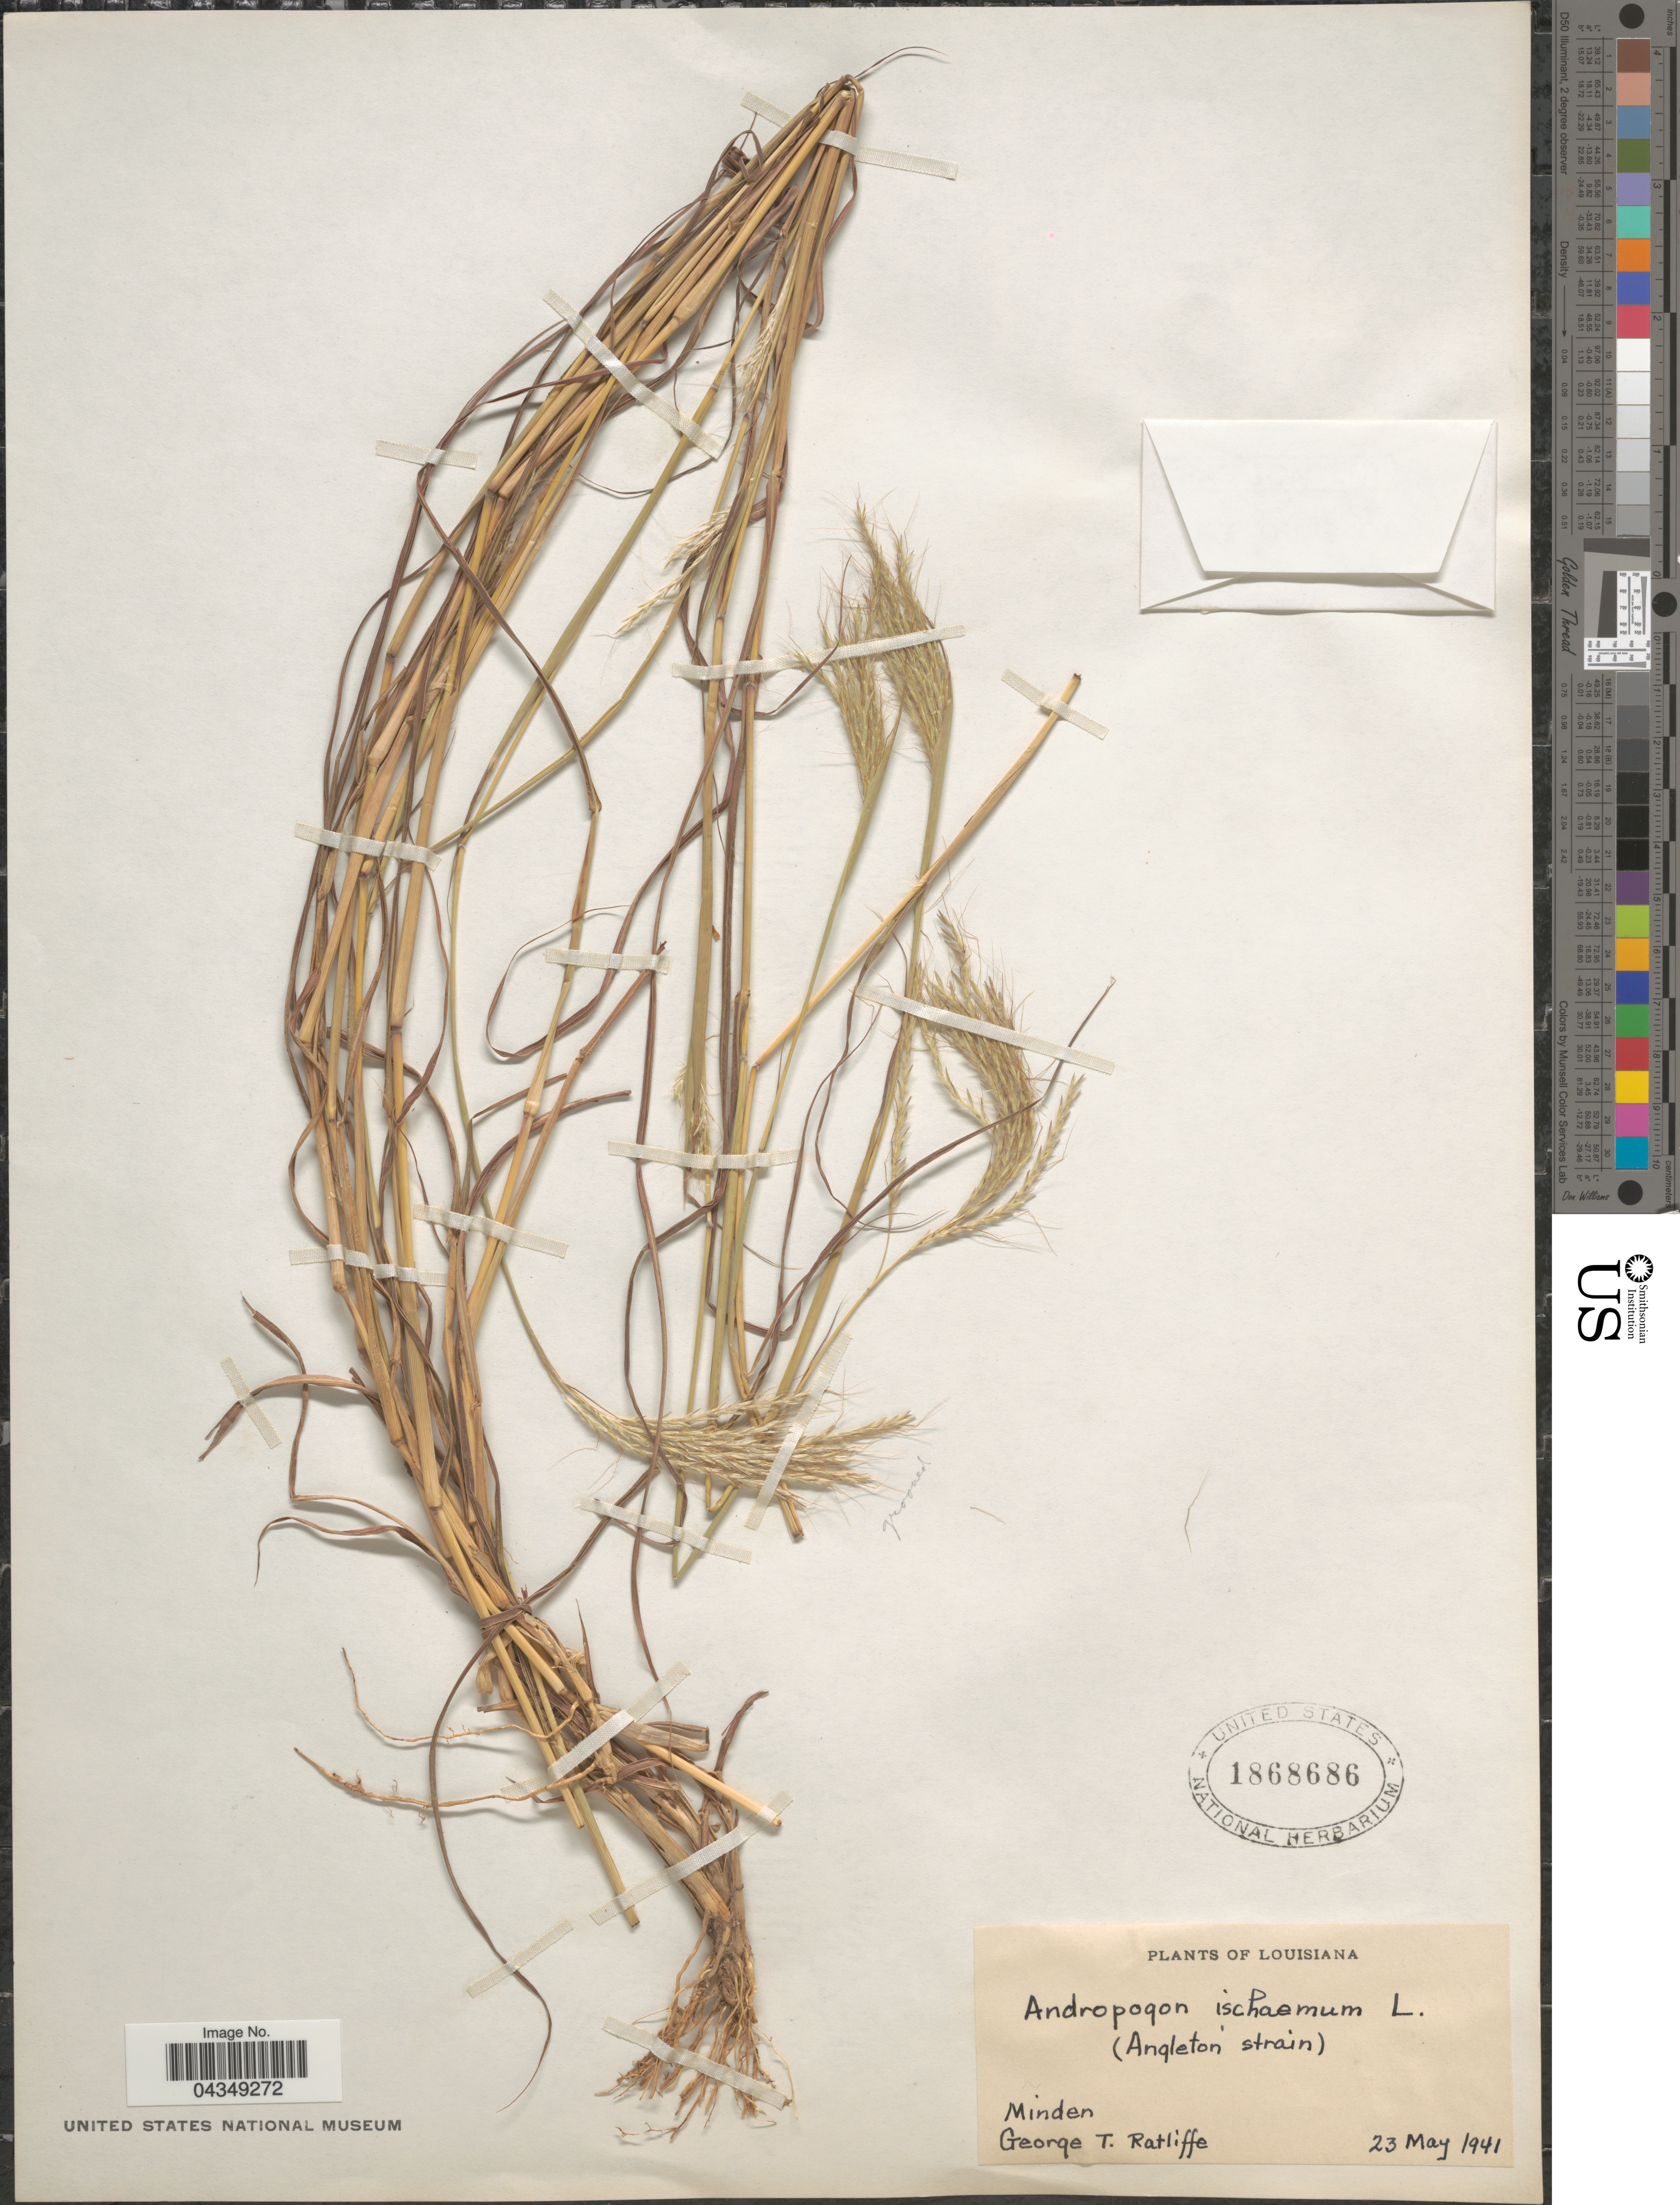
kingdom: Plantae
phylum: Tracheophyta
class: Liliopsida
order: Poales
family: Poaceae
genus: Bothriochloa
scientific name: Bothriochloa ischaemum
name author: (L.) Keng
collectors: G. Ratliffe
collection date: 1941-05-23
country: United States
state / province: Louisiana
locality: Minden.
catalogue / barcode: US 1868686